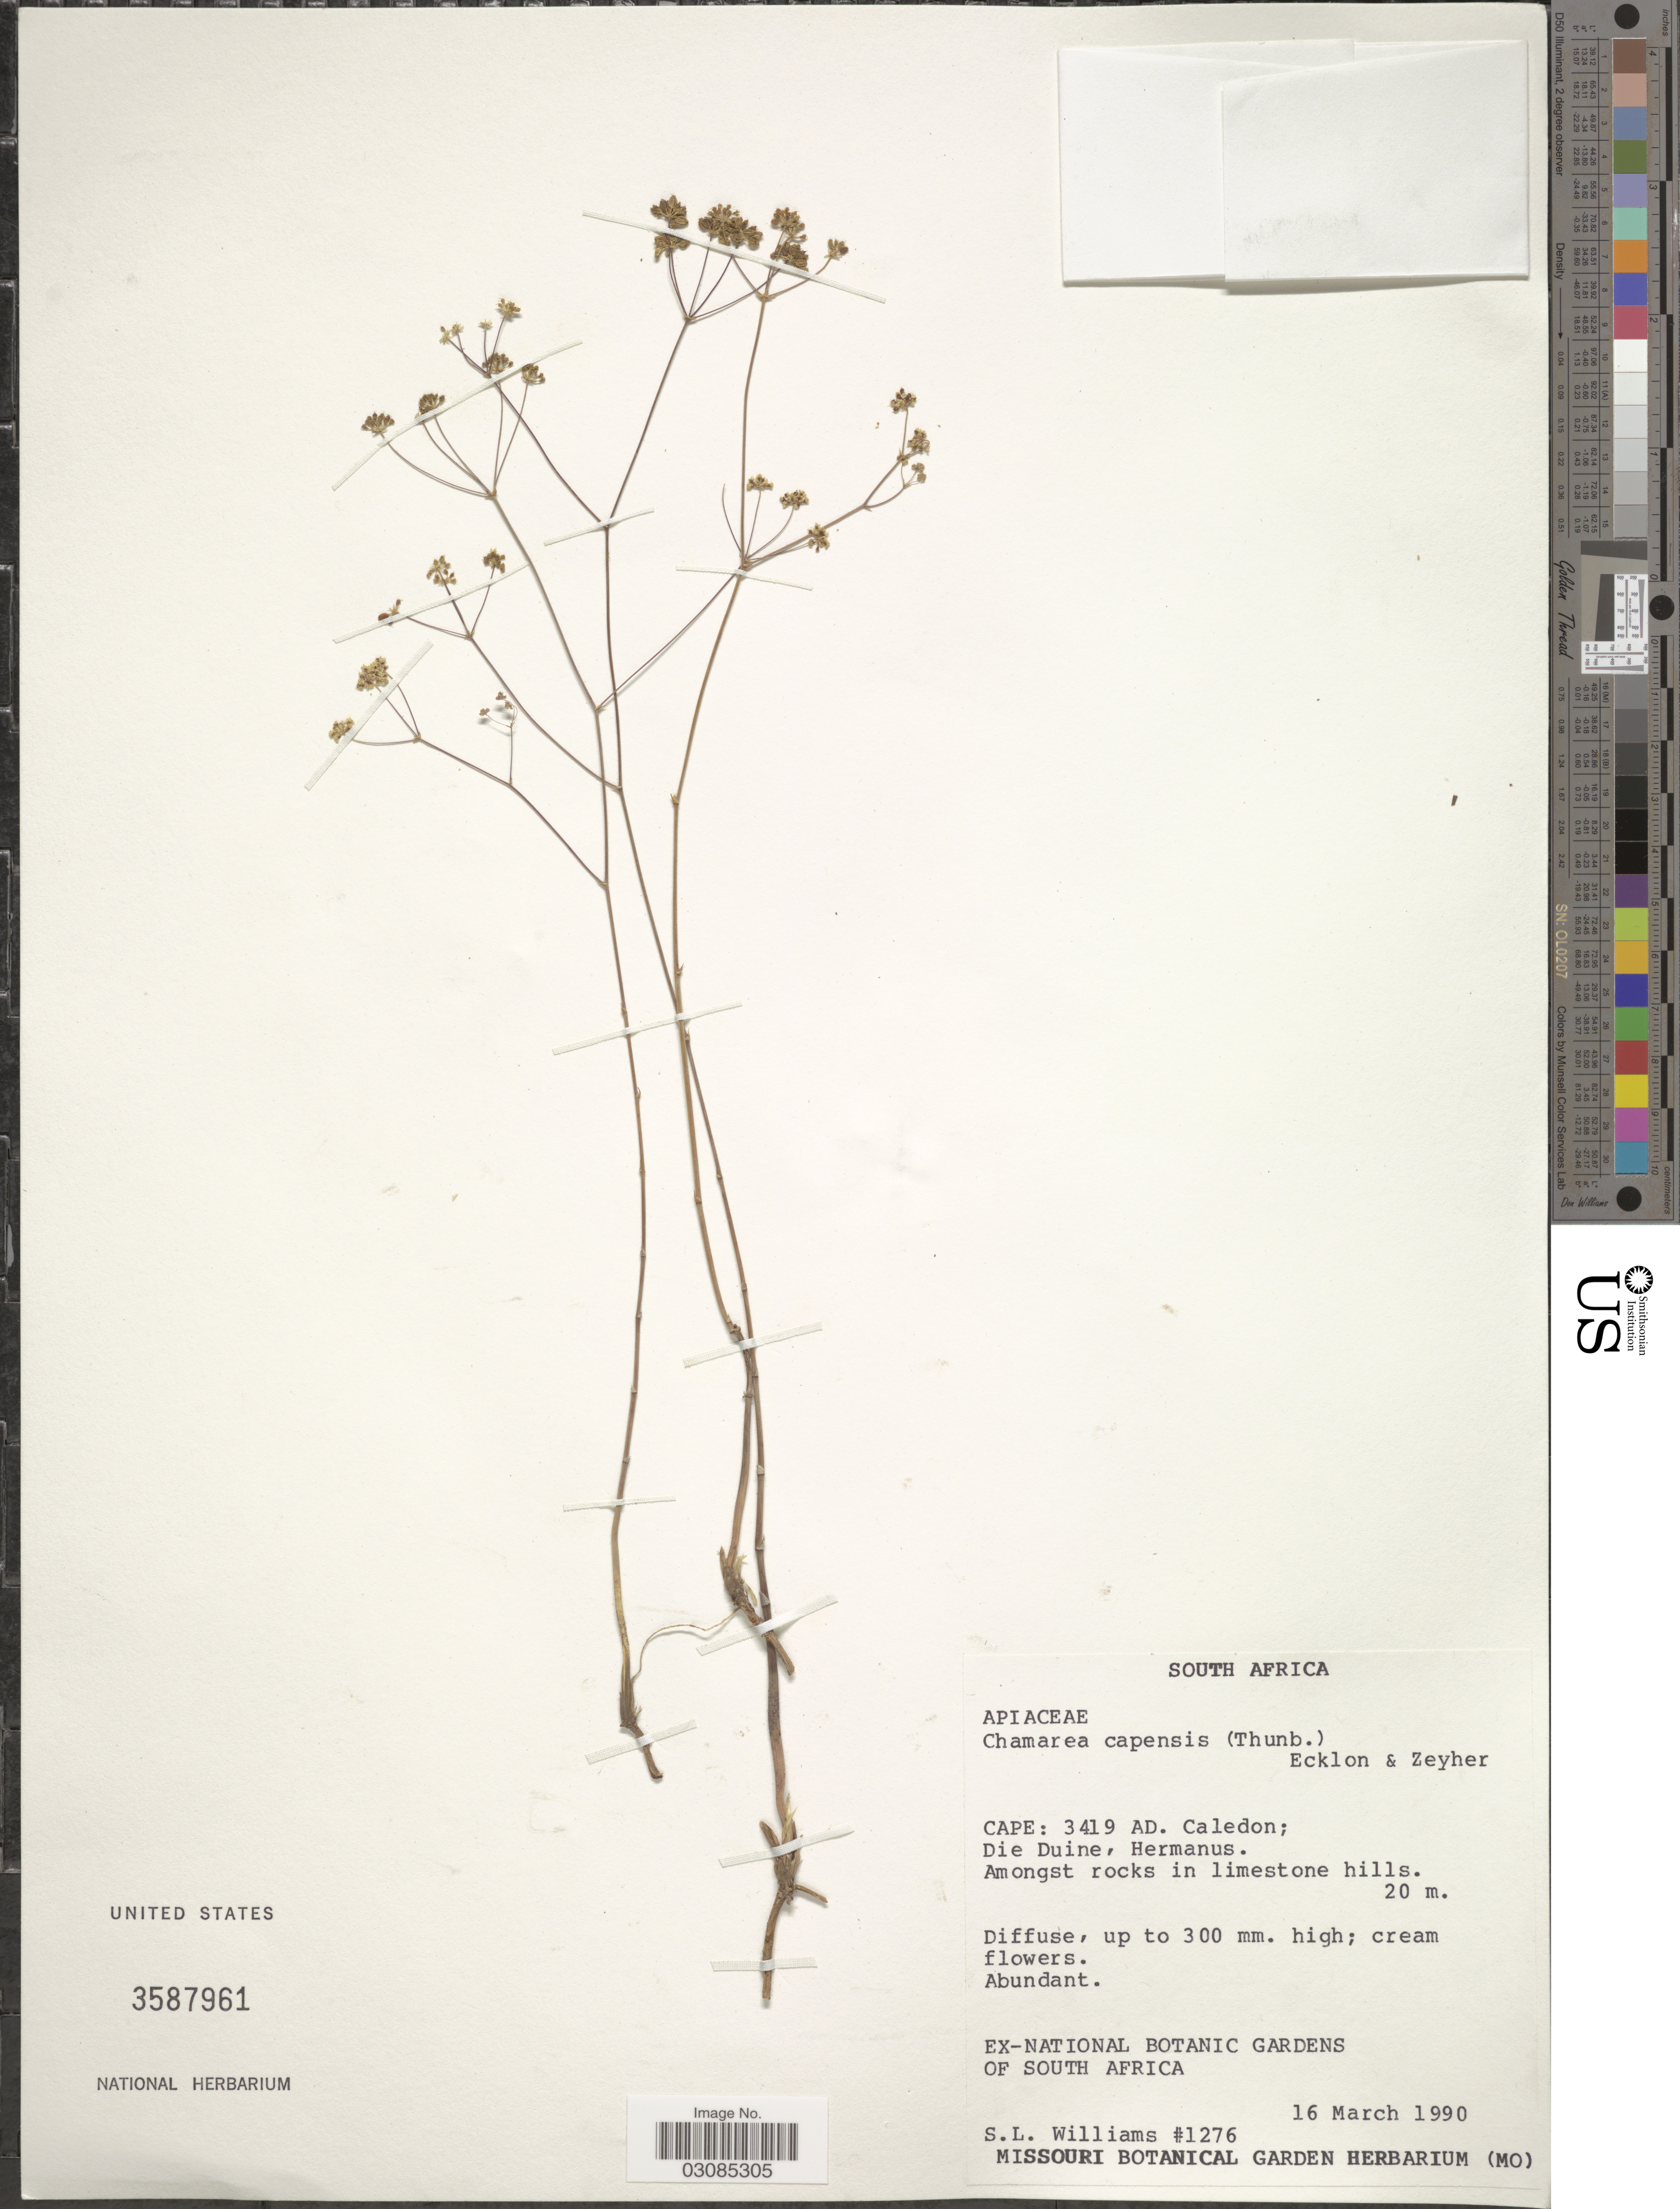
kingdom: Plantae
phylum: Tracheophyta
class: Magnoliopsida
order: Apiales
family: Apiaceae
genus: Carum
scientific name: Carum capensis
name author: Sond.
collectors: S. L. Williams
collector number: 1276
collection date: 1990-03-16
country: South Africa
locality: Cape: 3419 AD. Caledon; Die Duine, Hermanus.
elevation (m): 20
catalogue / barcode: US 3587961